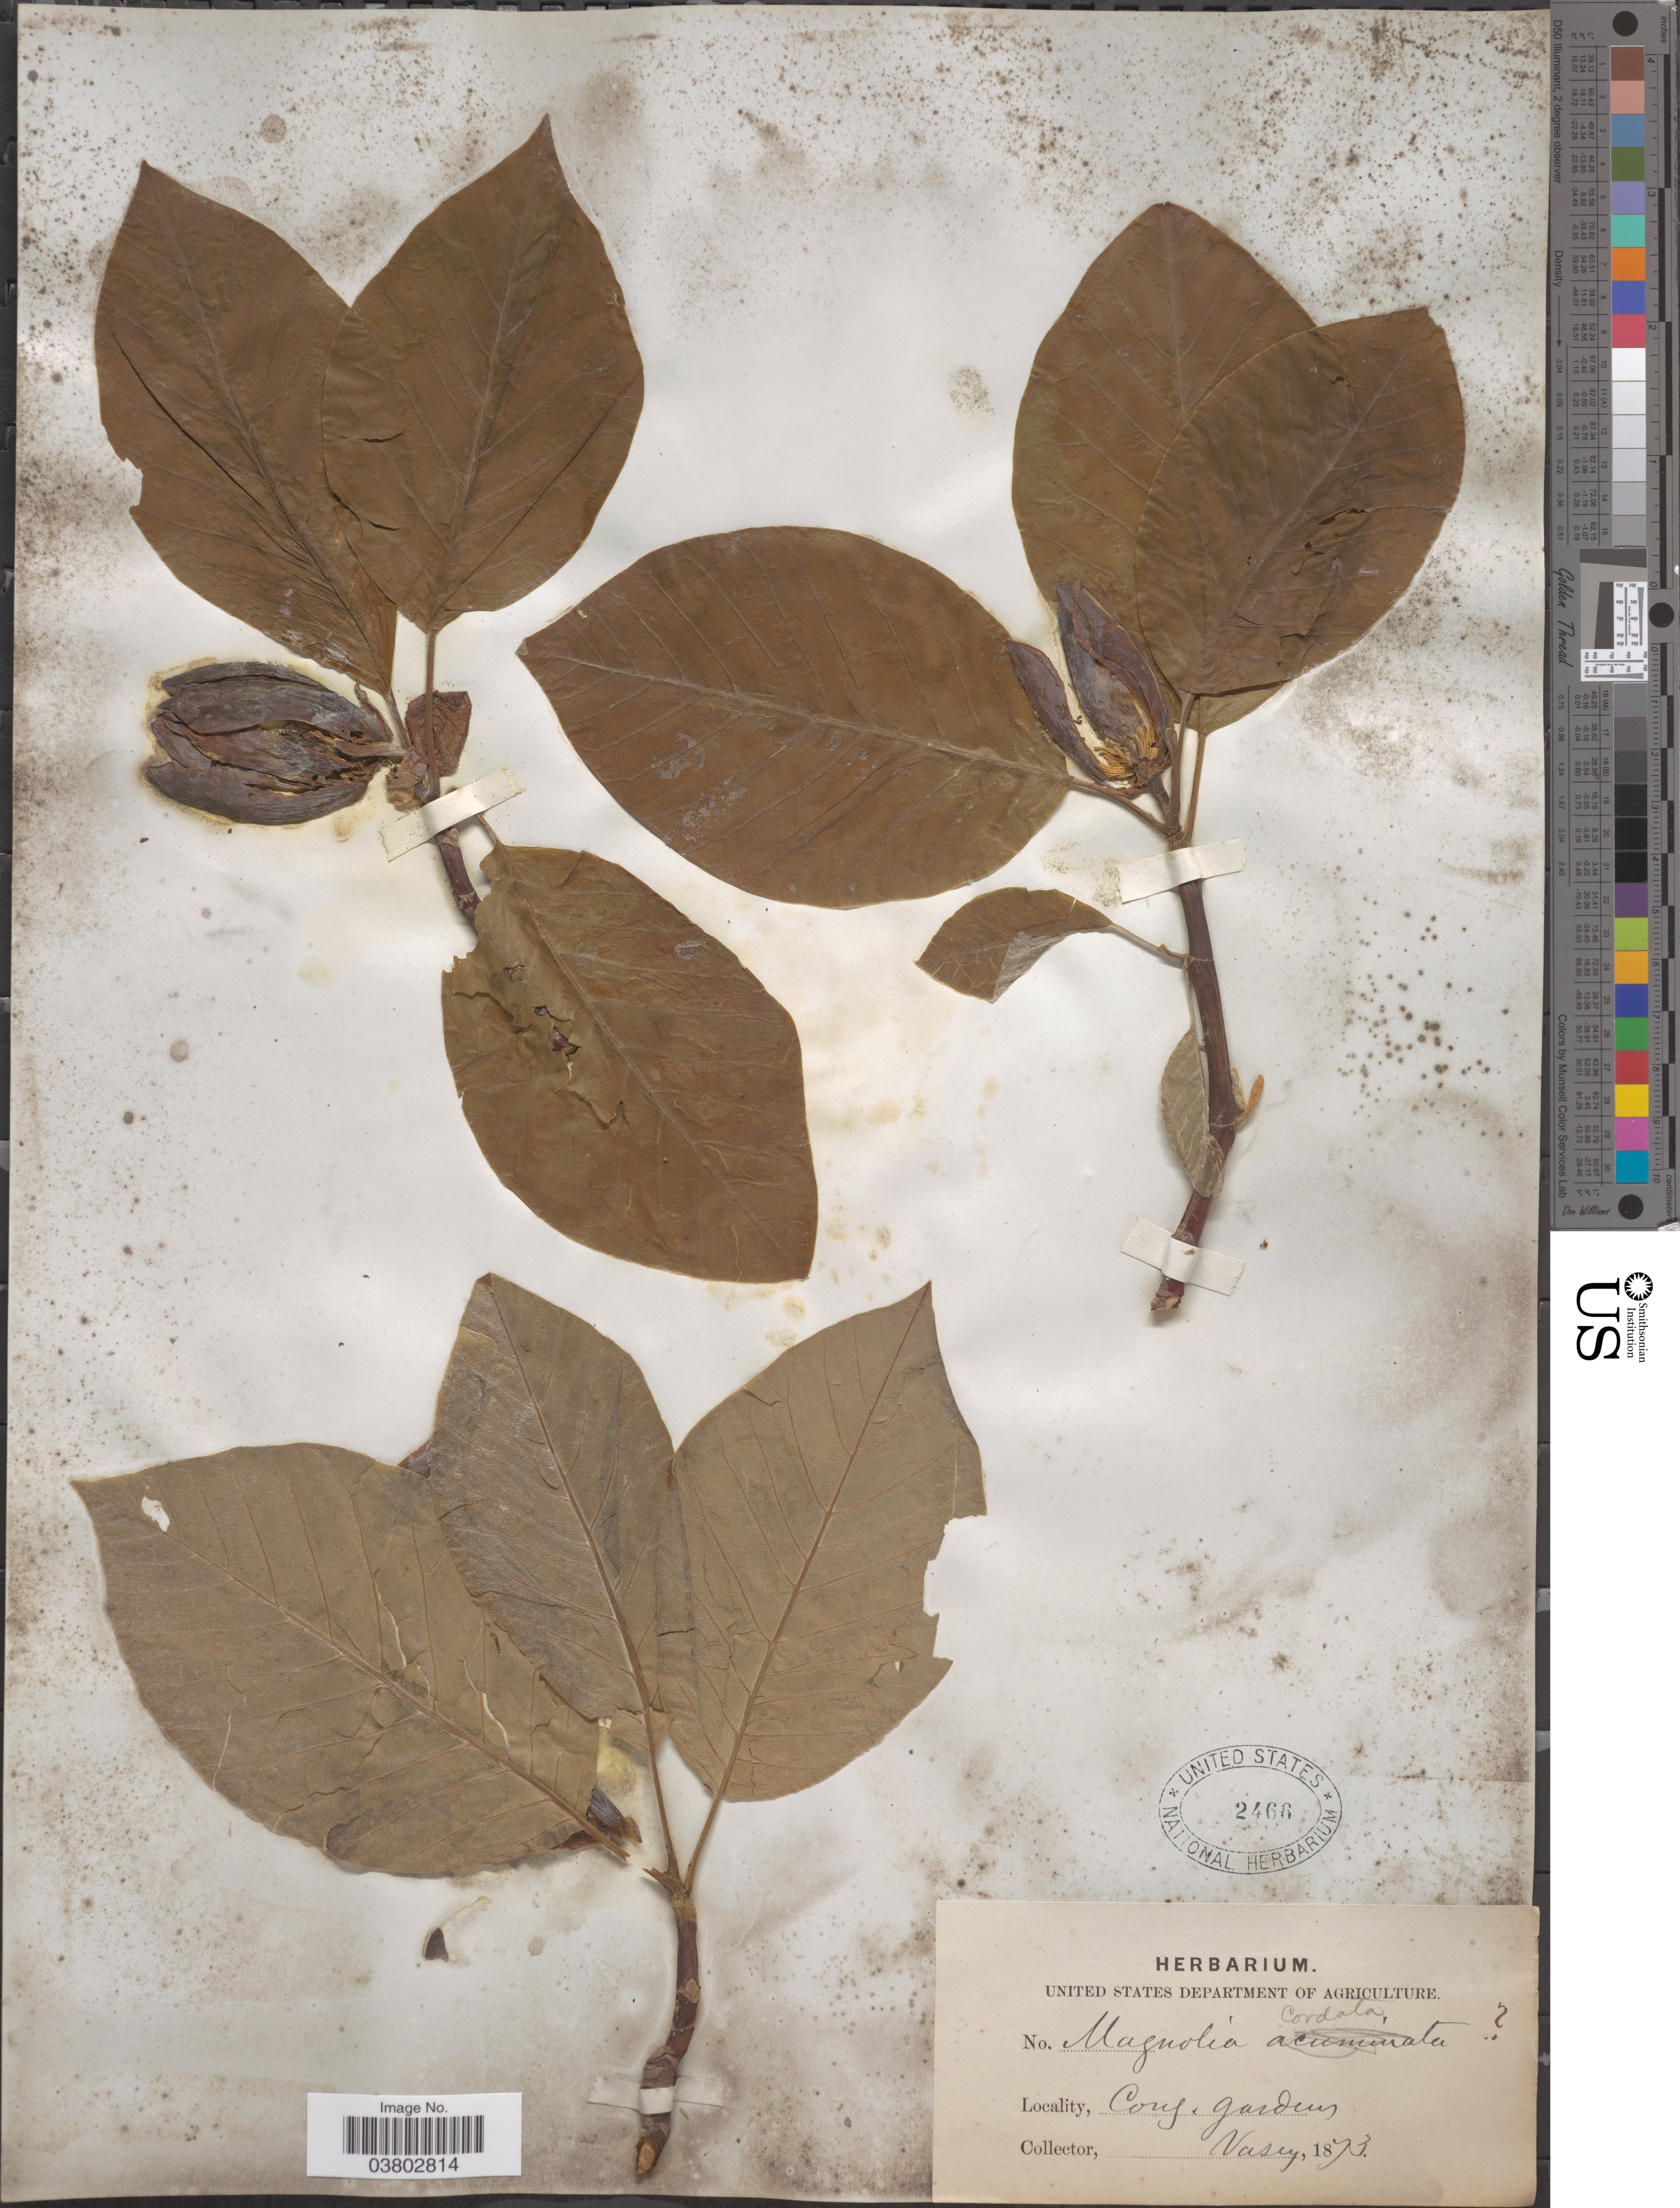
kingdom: Plantae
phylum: Tracheophyta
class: Magnoliopsida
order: Magnoliales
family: Magnoliaceae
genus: Magnolia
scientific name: Magnolia cordata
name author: Michx.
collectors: Vasey, --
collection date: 1873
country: United States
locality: Cong. gardens.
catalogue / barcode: US 2466